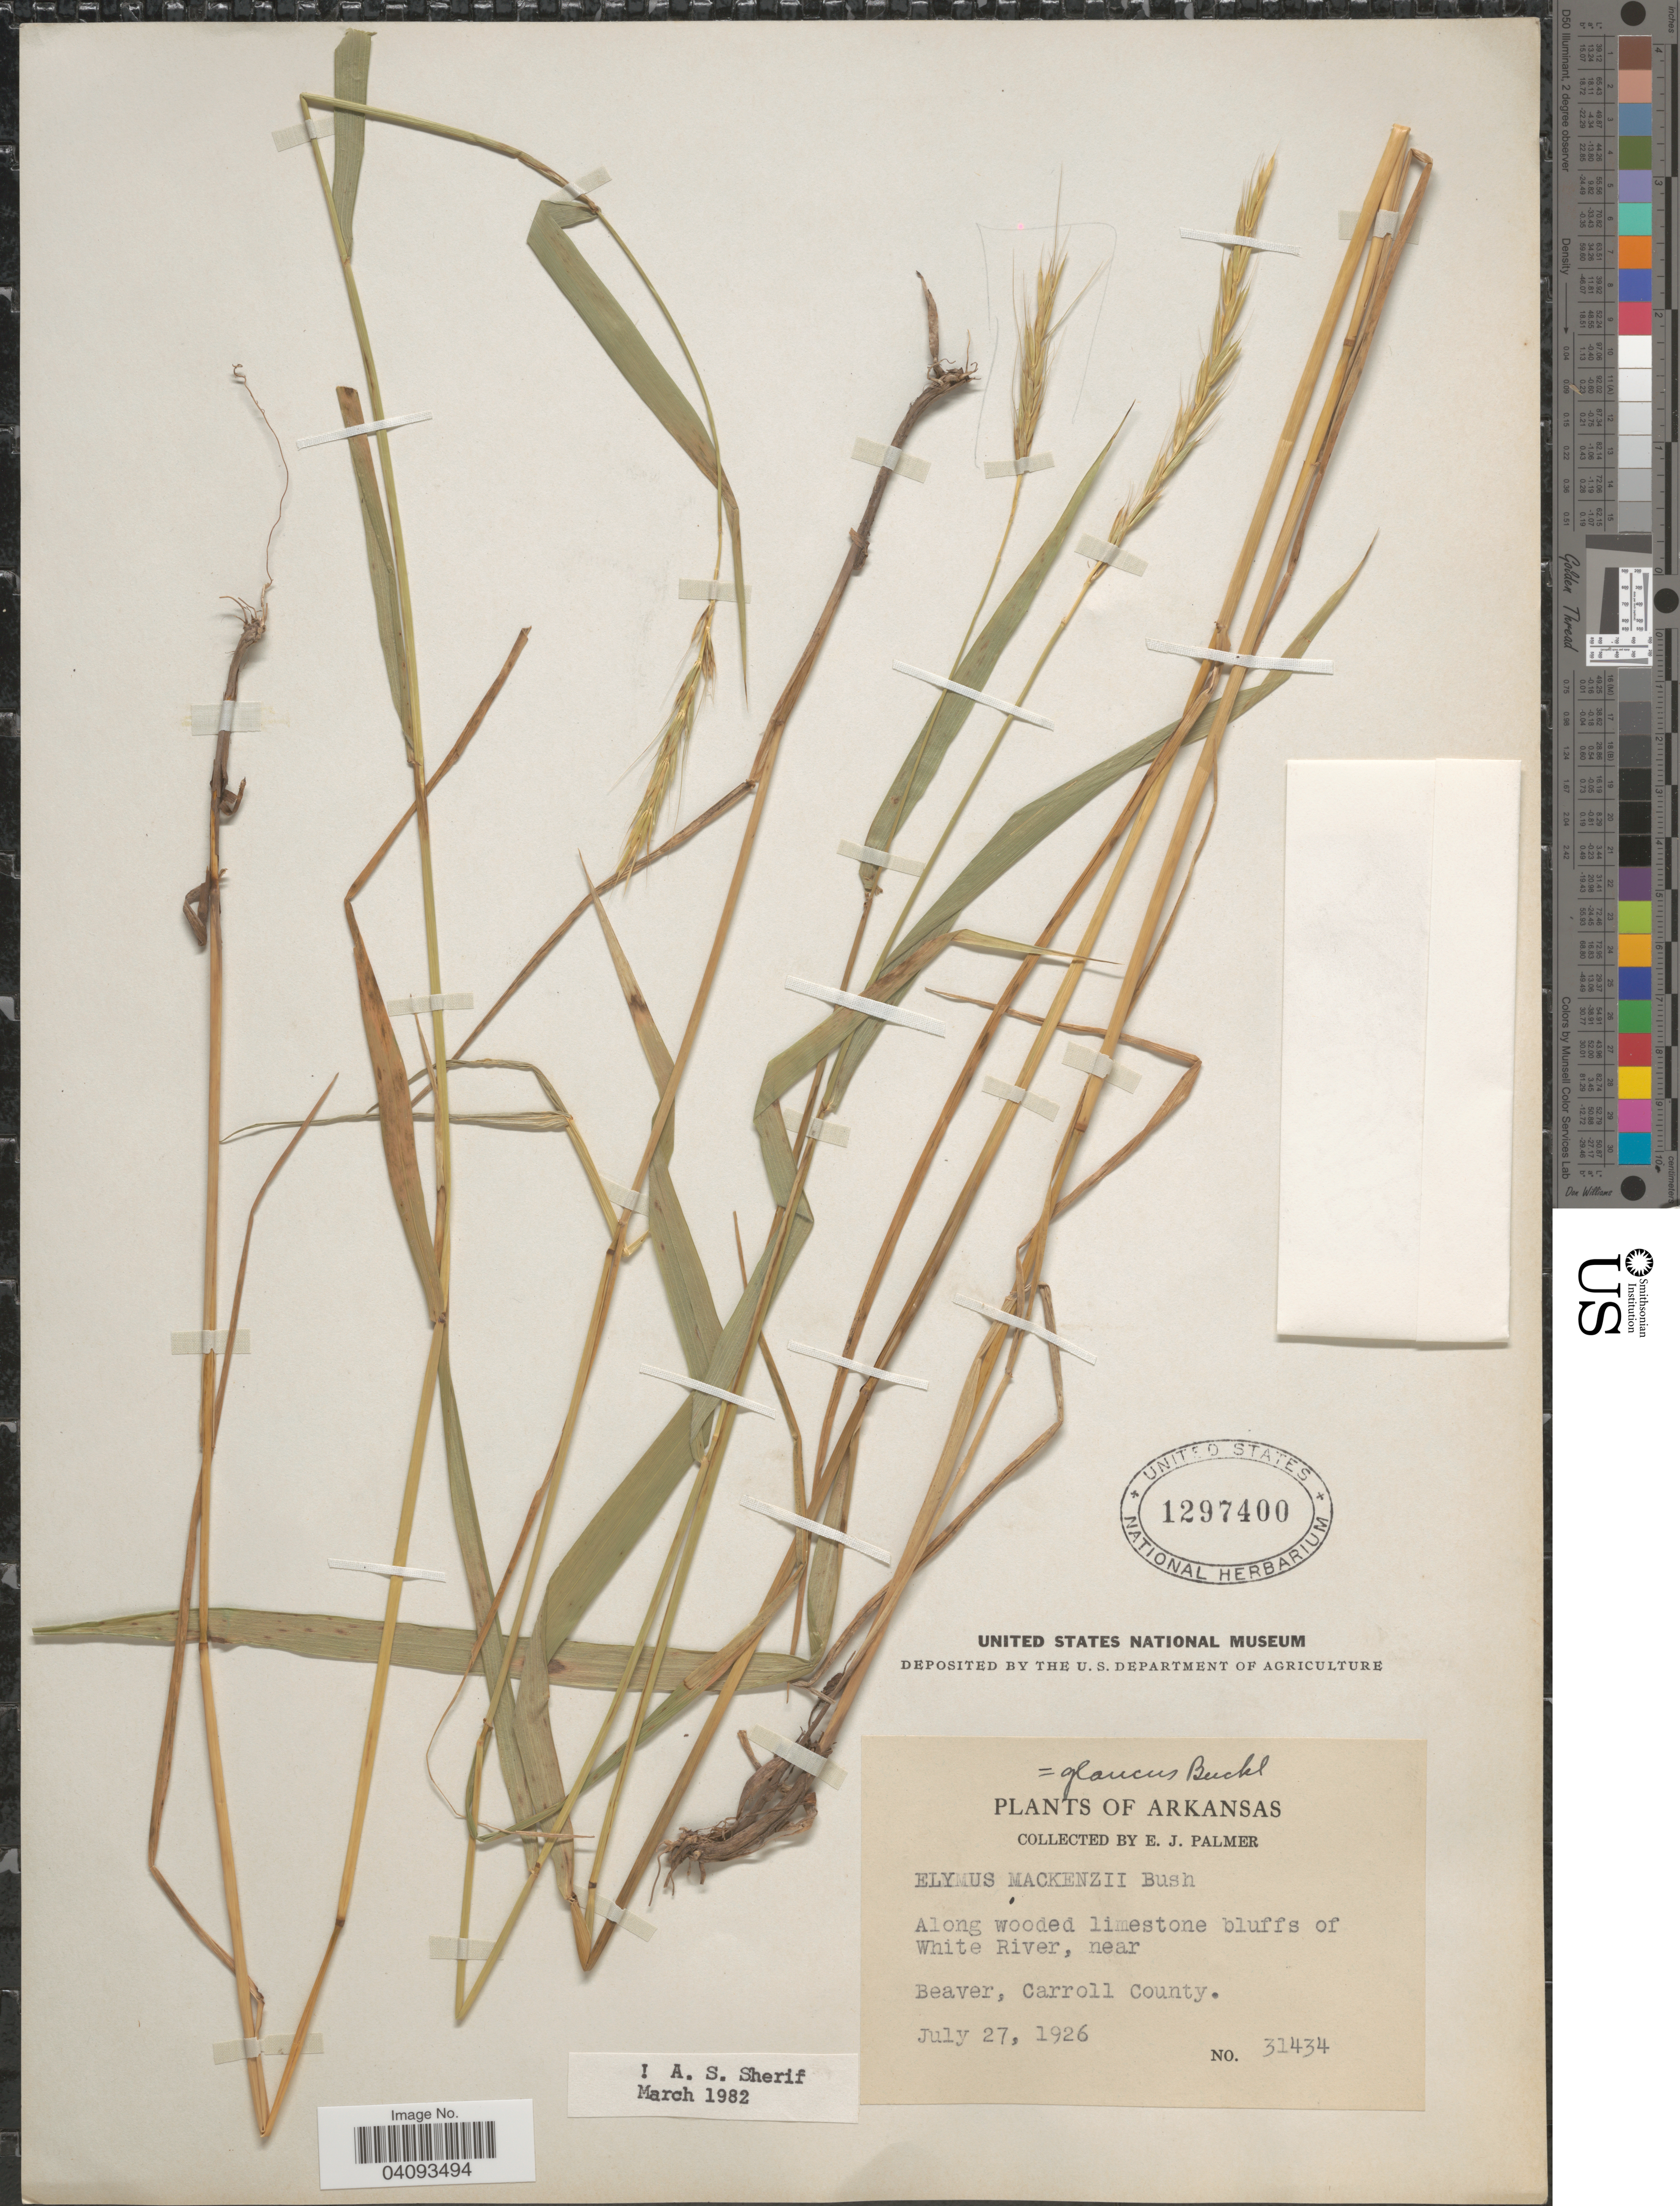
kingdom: Plantae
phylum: Tracheophyta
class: Liliopsida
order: Poales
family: Poaceae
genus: Elymus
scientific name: Elymus glaucus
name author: Buckley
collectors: E. J. Palmer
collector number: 31434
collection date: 1926-07-27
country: United States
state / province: Arkansas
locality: Along wooded limestone bluffs of White River, near Beaver, Carroll County.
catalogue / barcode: US 1297400